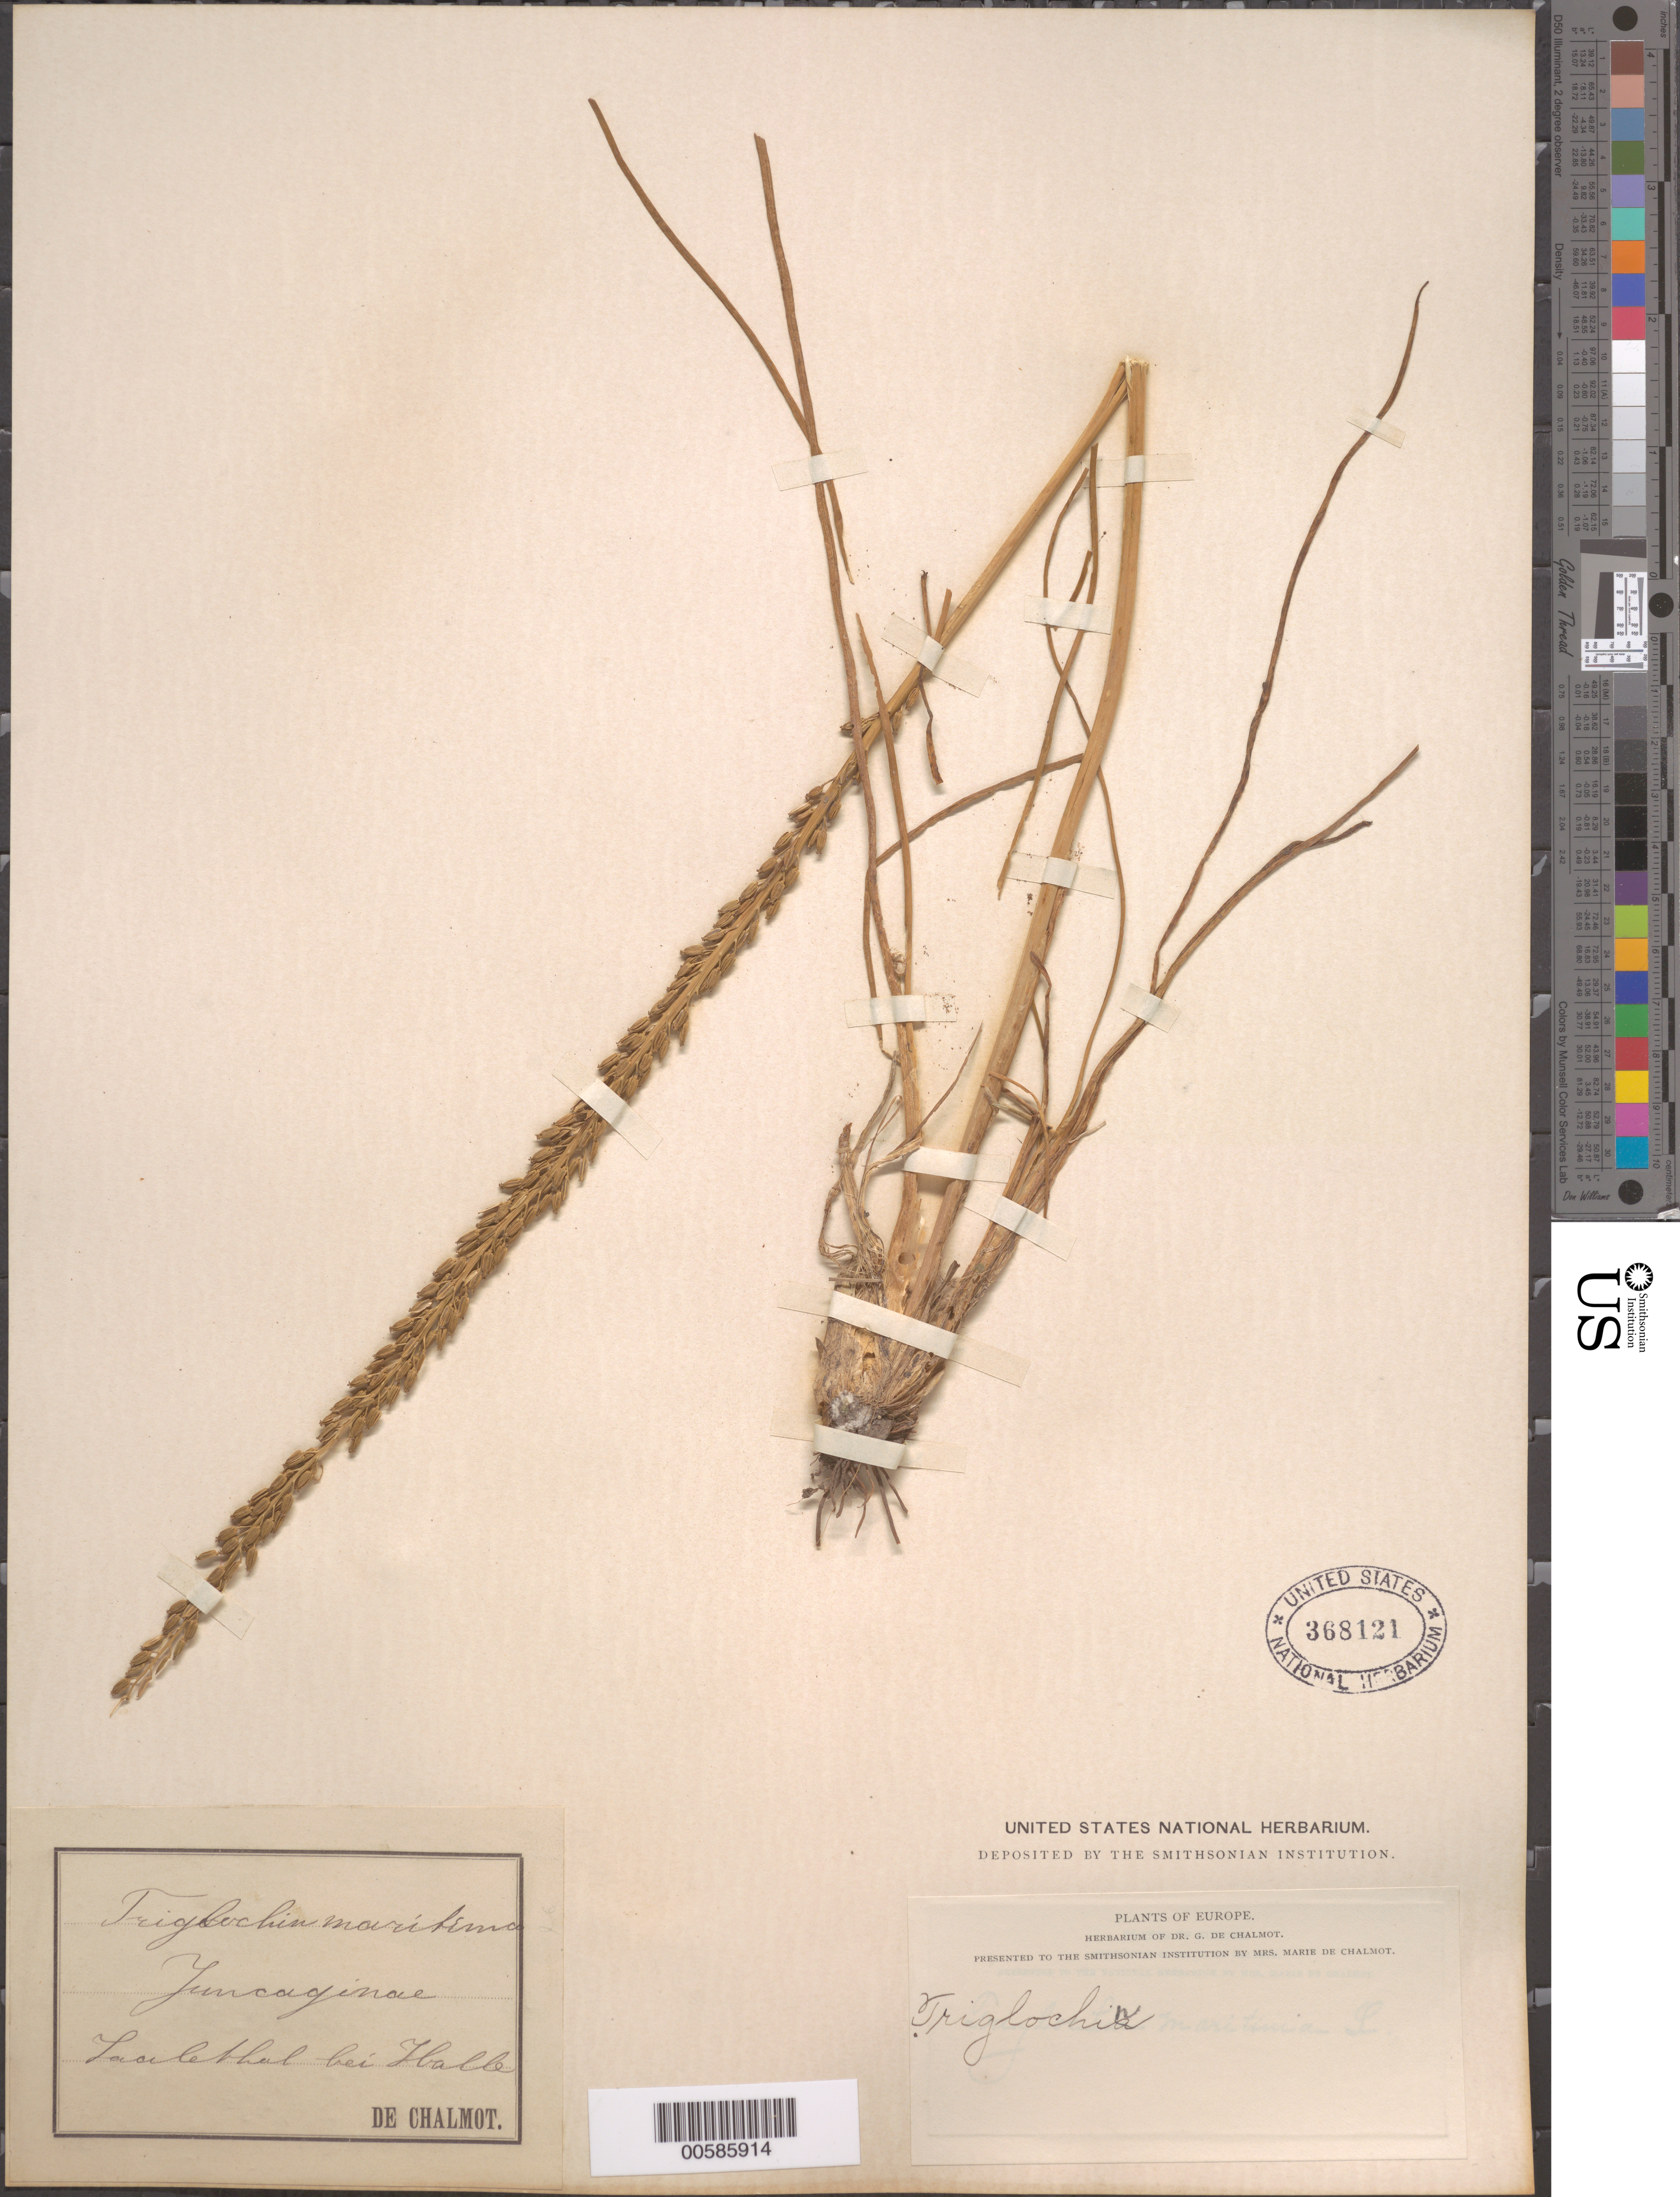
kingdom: Plantae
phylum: Tracheophyta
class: Liliopsida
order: Alismatales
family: Juncaginaceae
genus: Triglochin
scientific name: Triglochin maritima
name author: L.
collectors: G. de Chaliot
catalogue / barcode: US 368121